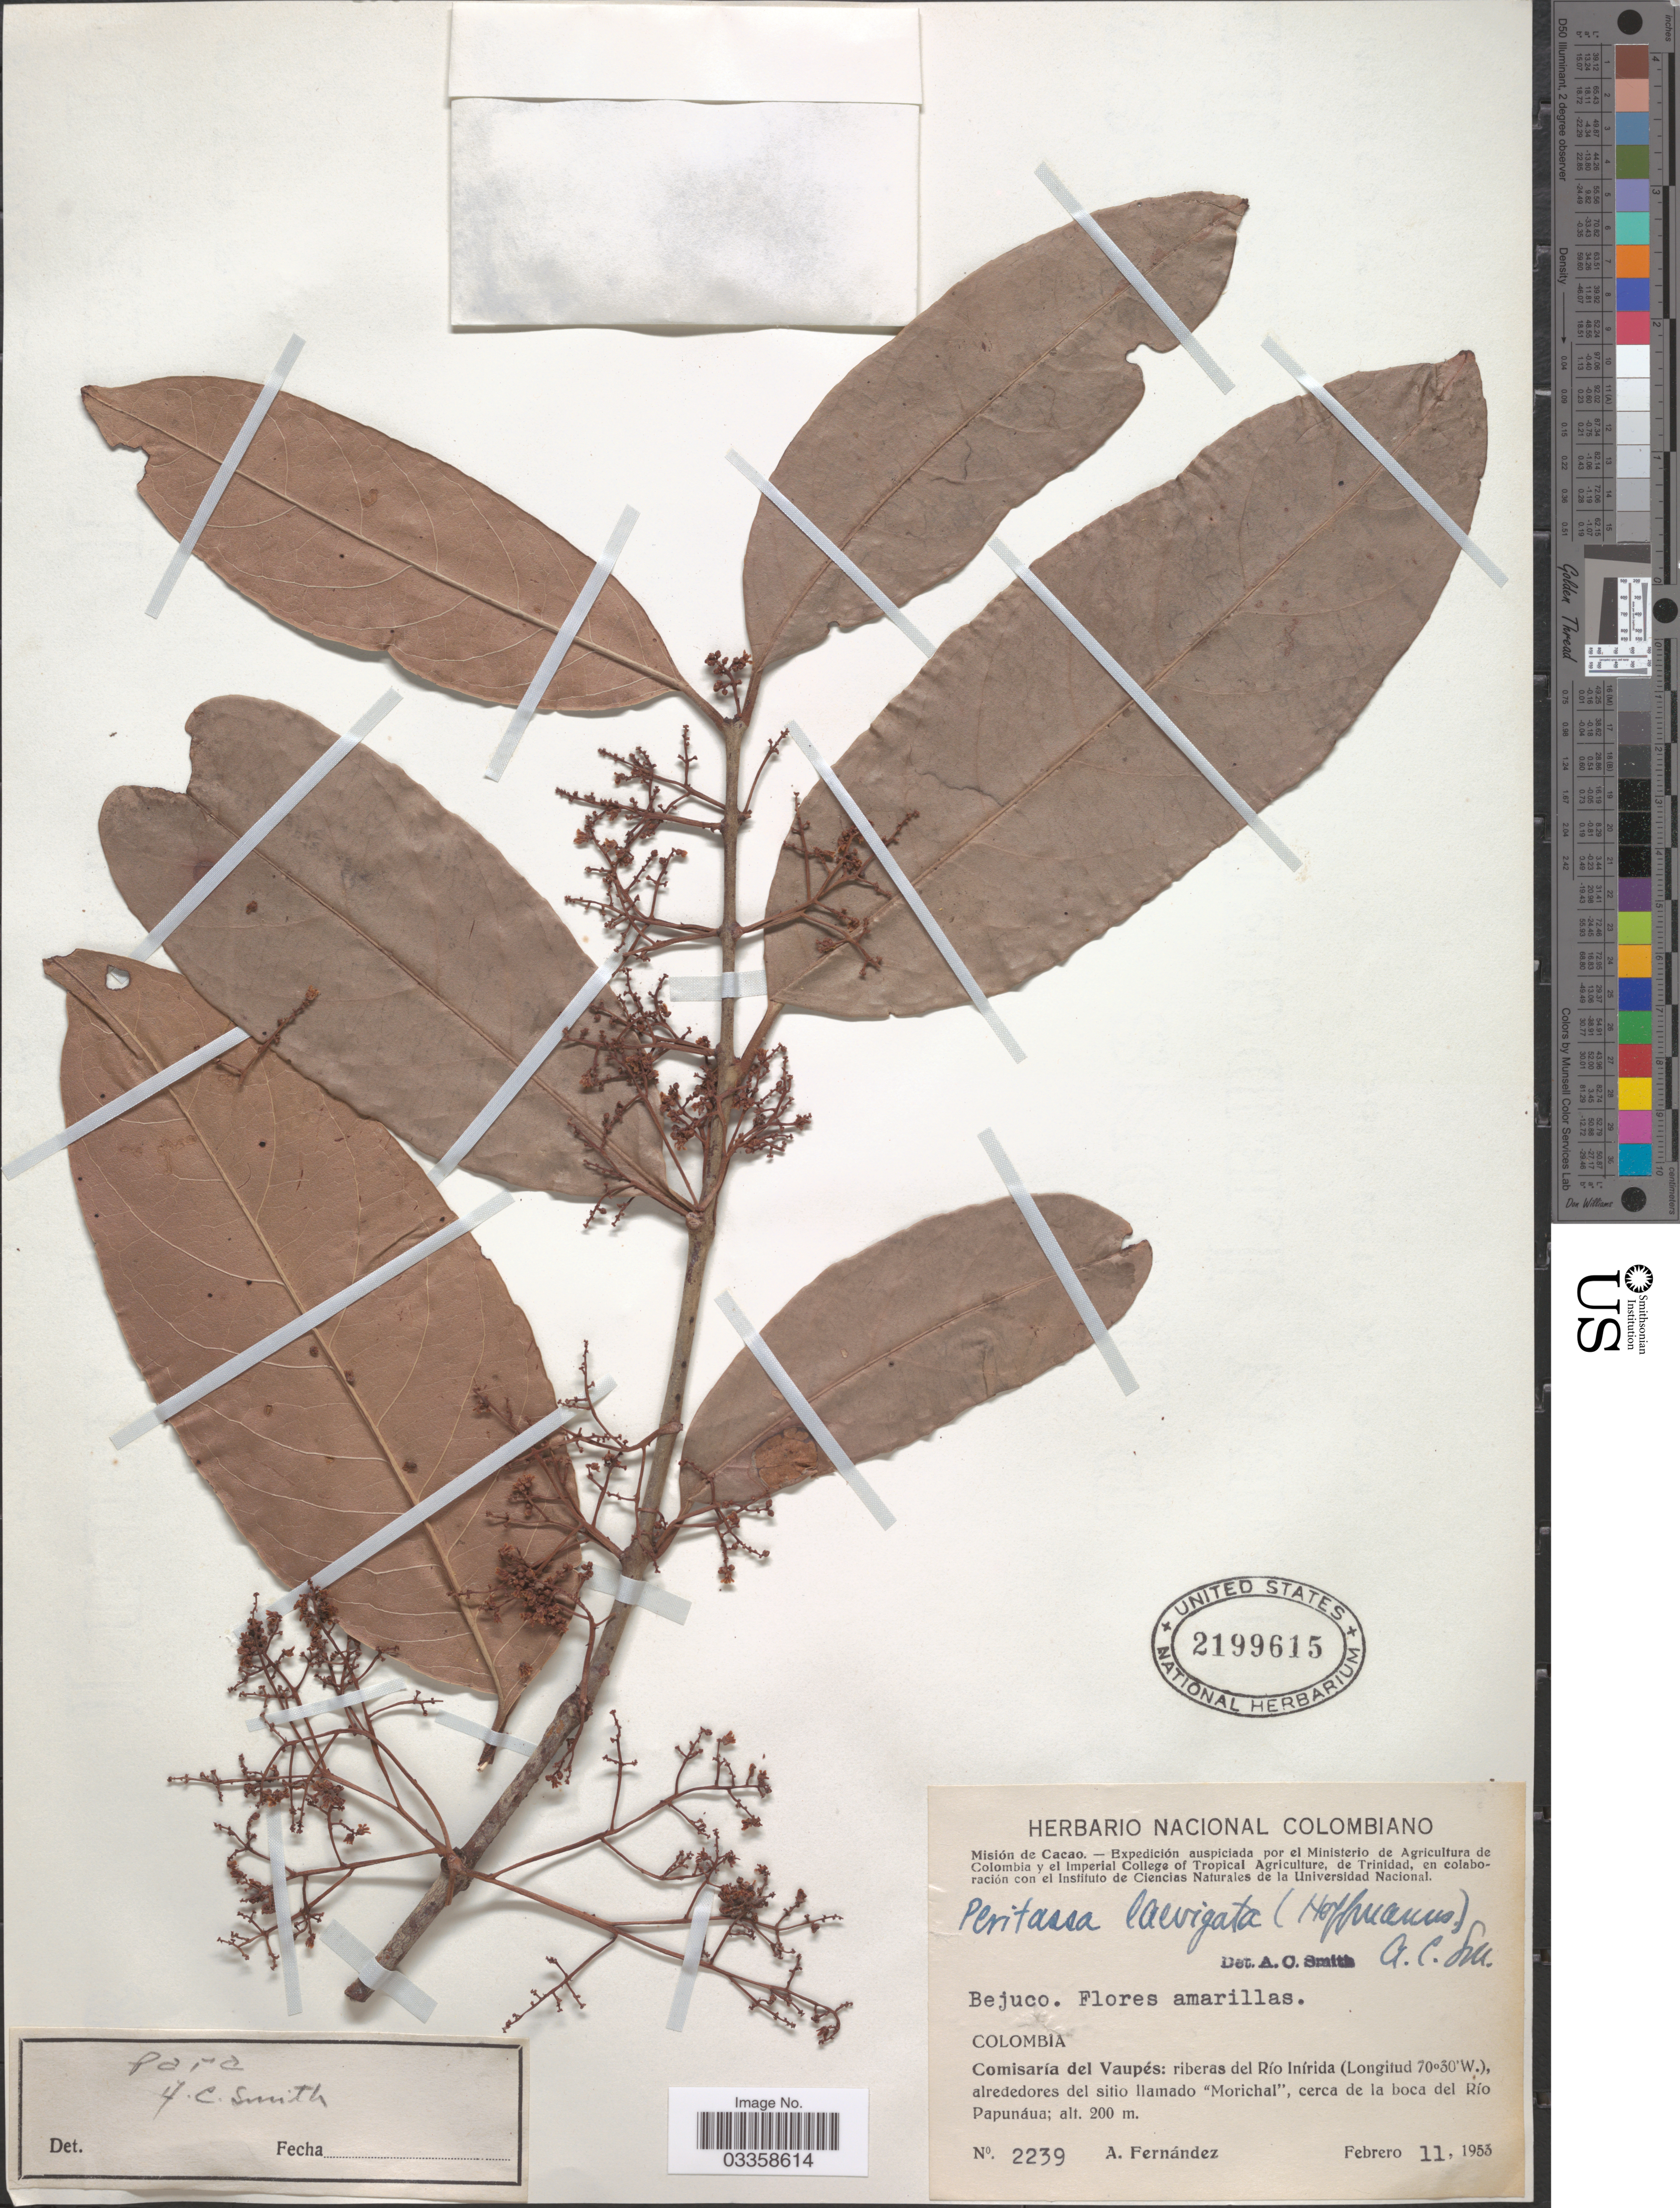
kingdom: Plantae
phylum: Tracheophyta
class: Magnoliopsida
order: Celastrales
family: Celastraceae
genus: Peritassa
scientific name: Peritassa laevigata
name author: (Hoffmanns. ex Link) A.C. Sm.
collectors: A. Fernandez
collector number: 2239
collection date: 1953-02-11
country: Colombia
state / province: Vaupés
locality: Comisaría del Vaupés: riberas del Río Inírida, alrededores del sitio llamado "Morichal", cerca de la boca del Río Papunáua.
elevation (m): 200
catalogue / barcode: US 2199615